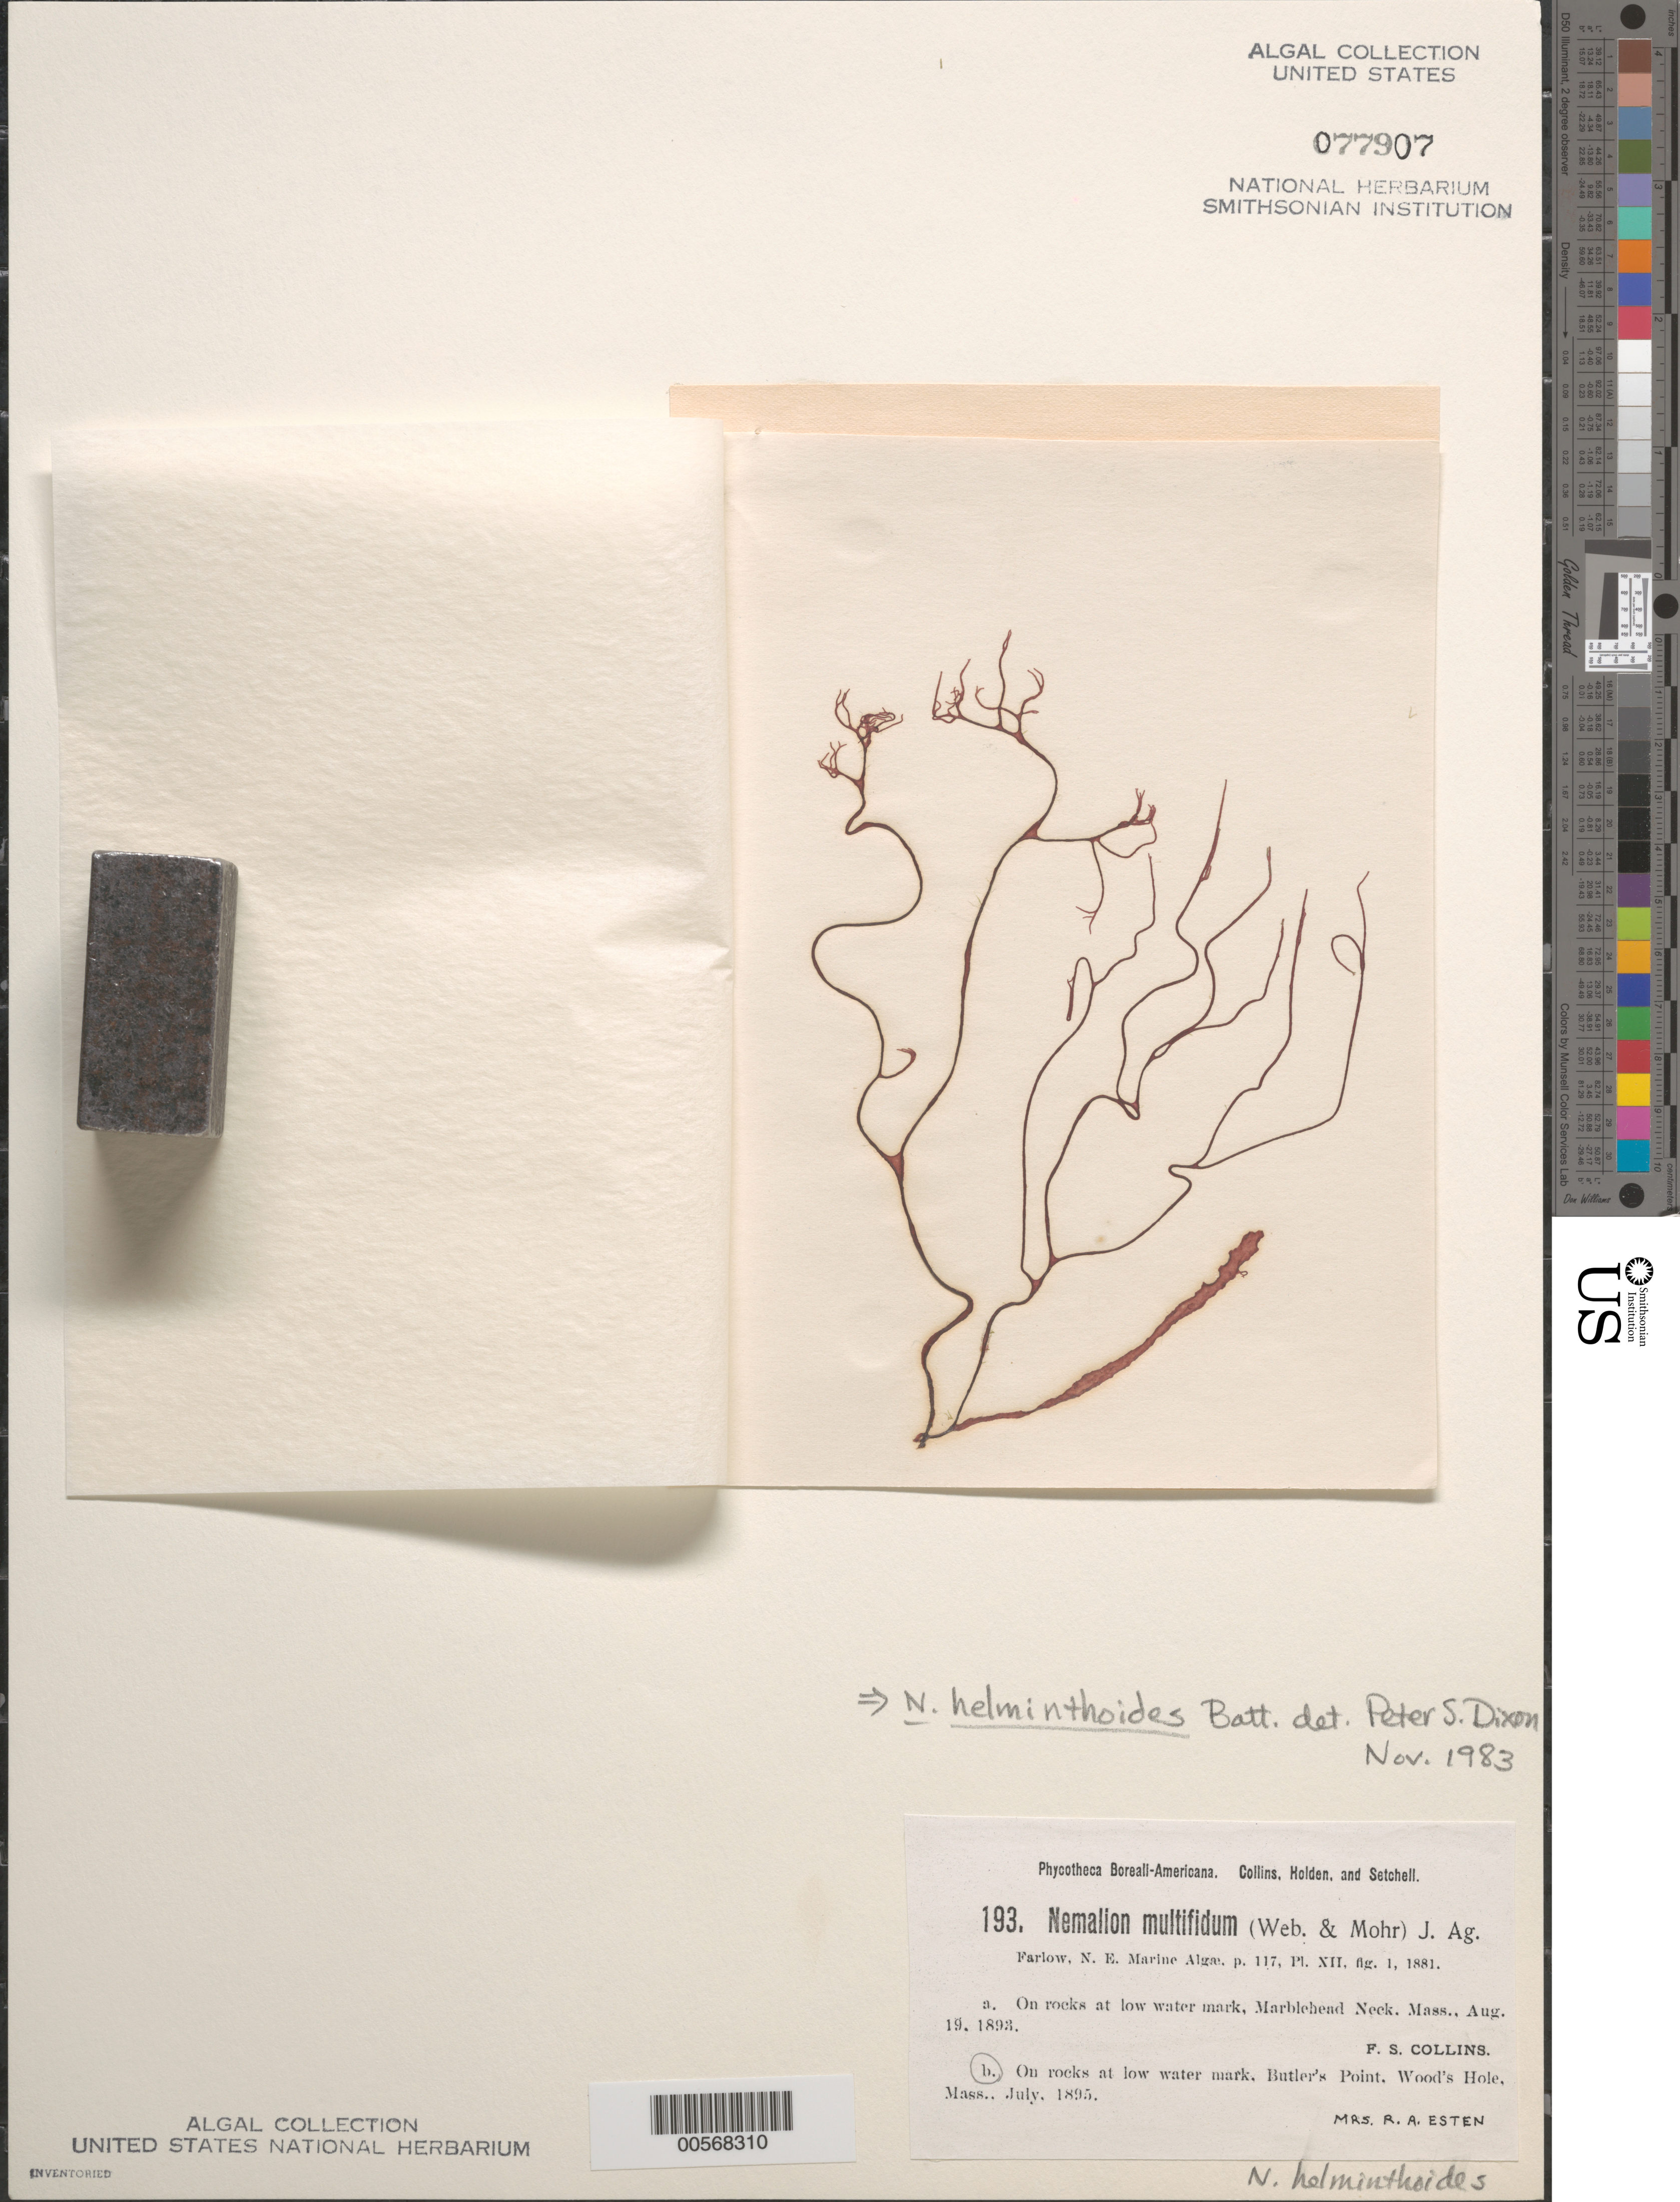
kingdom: Plantae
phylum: Rhodophyta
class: Florideophyceae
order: Nemaliales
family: Nemaliaceae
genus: Nemalion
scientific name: Nemalion multifidum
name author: (Lyngb.) Chauvin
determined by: Algae name updating Project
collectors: R. Esten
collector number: PB-A 193b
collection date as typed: Jul 1895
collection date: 1895-07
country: United States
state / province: Massachusetts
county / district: Barnstable County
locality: Woods Hole, Butler's Point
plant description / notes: Collins, Holden & Setchell, Phycotheca Boreali-Americana, as Nemalion multifidum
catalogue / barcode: US 77907